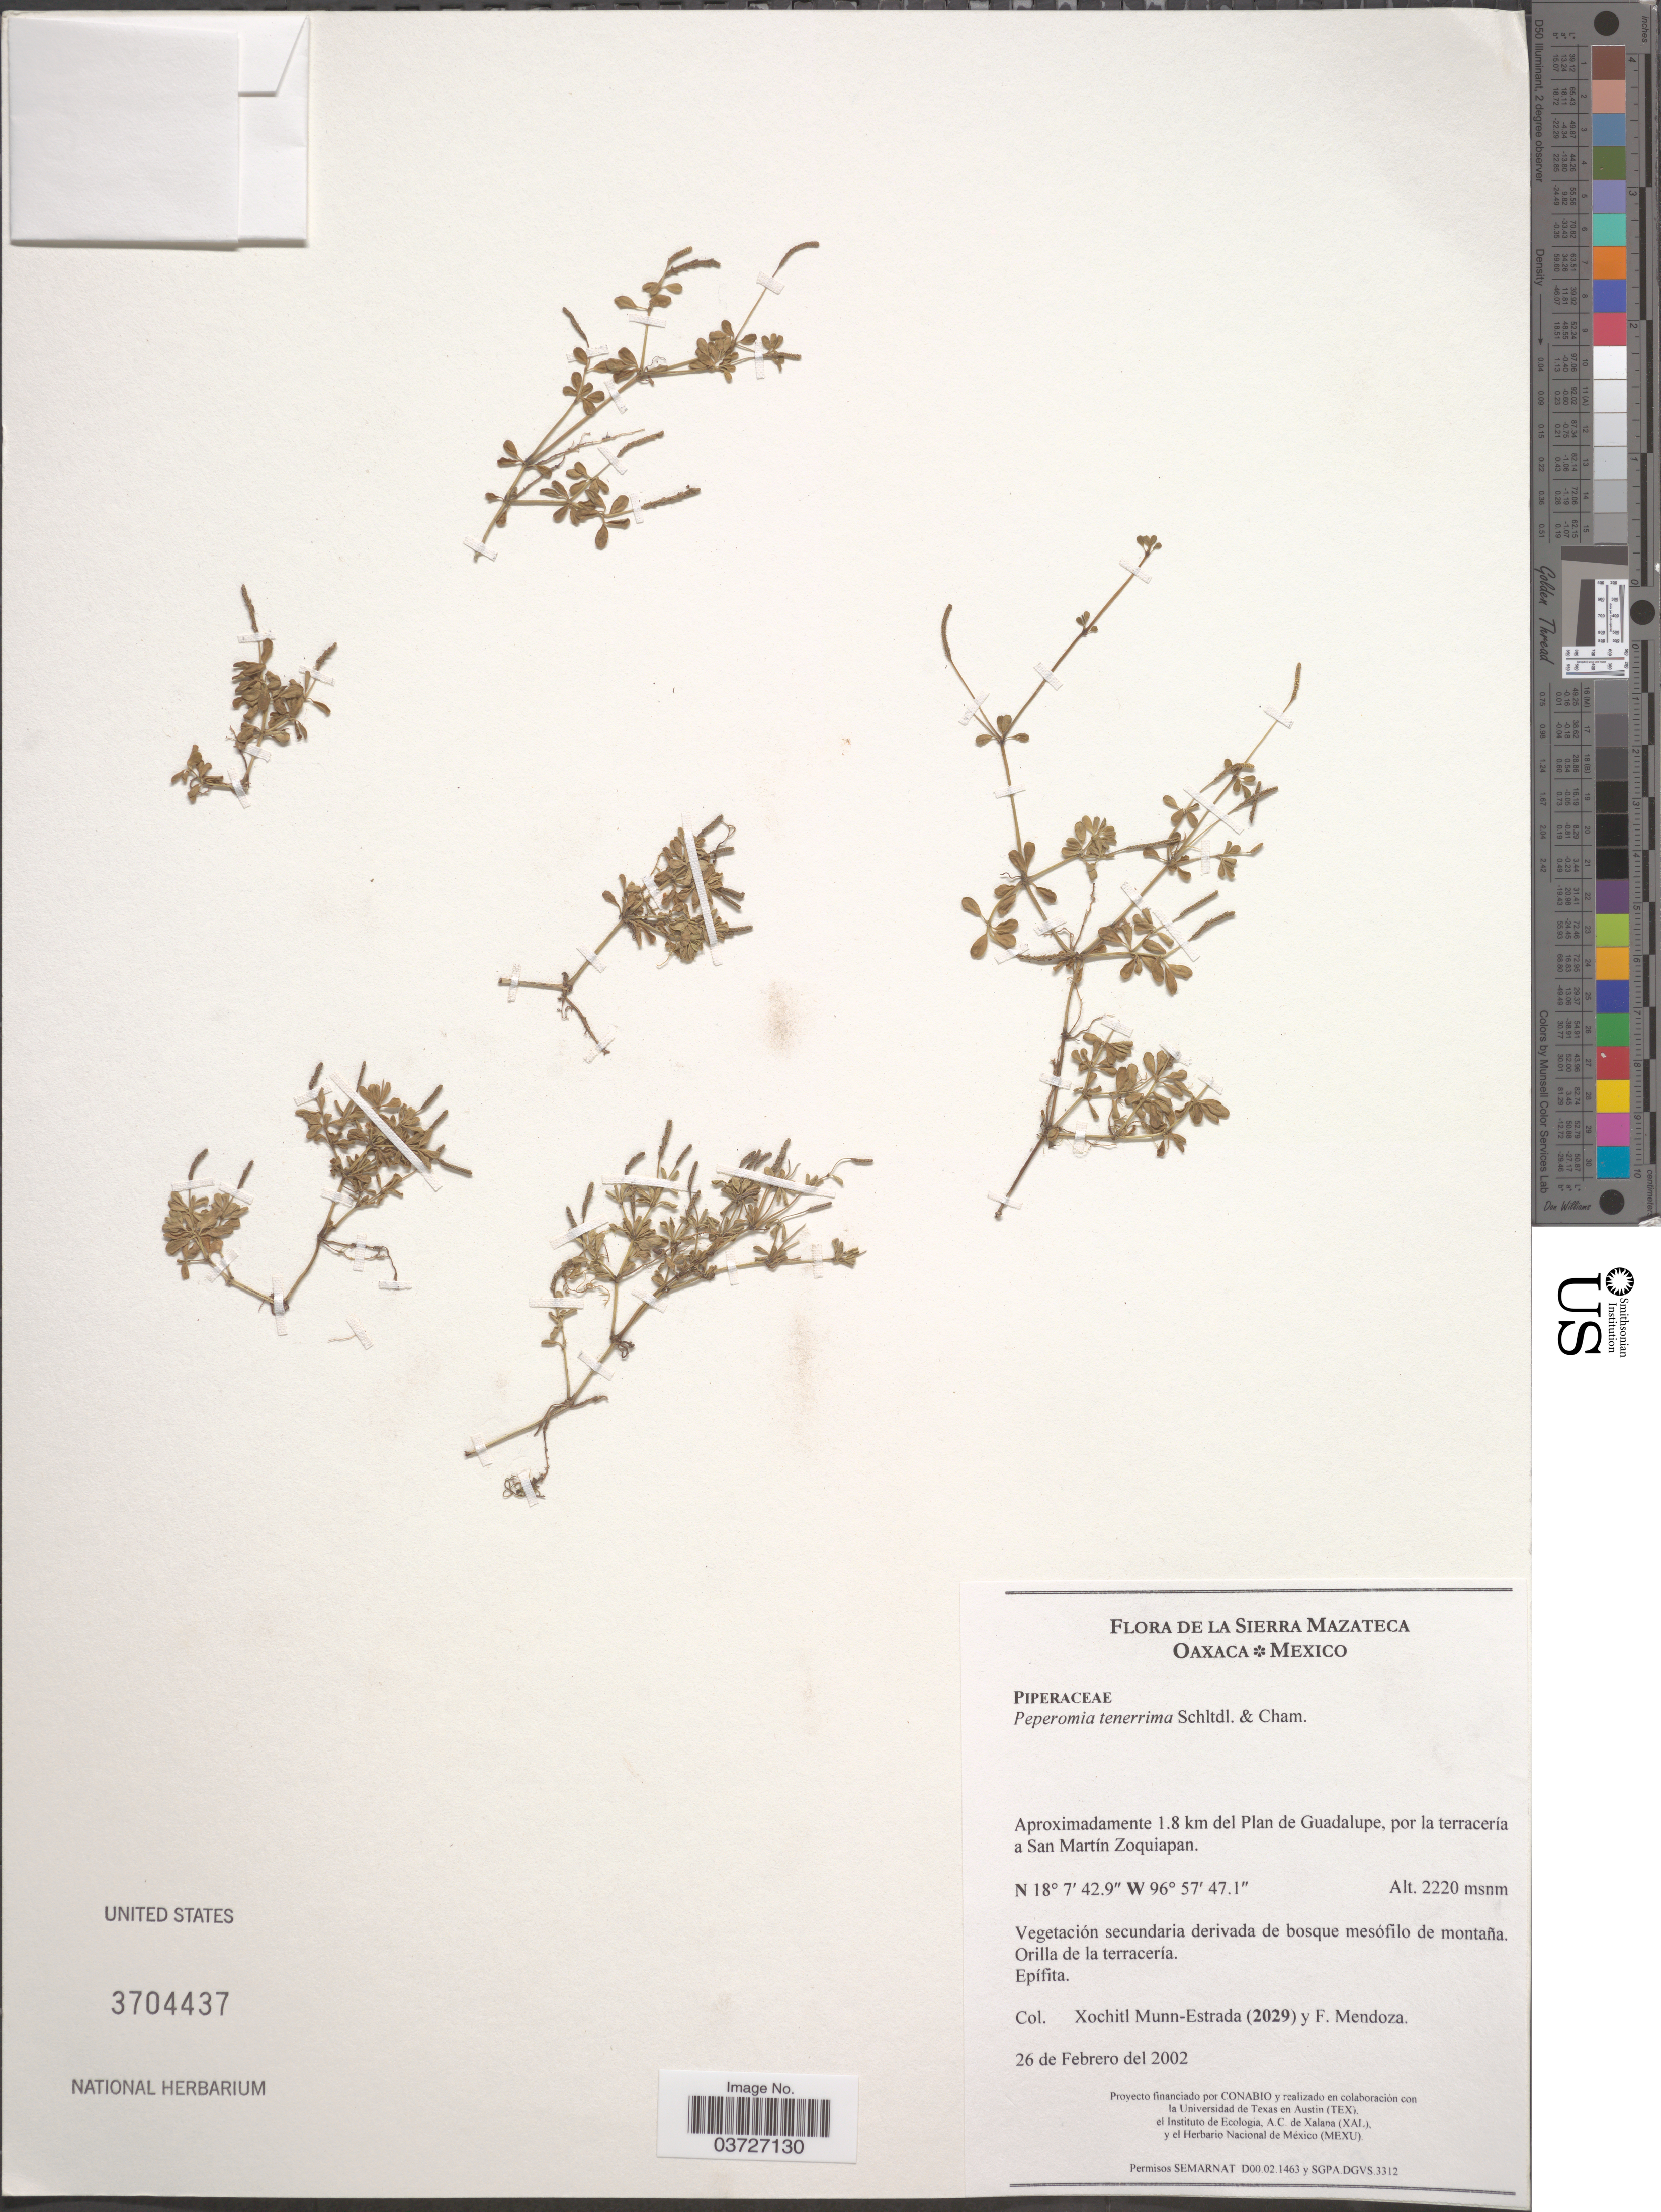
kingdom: Plantae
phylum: Tracheophyta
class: Magnoliopsida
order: Piperales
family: Piperaceae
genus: Peperomia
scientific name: Peperomia tenerrima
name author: Schltdl. & Cham.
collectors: X. Munn-Estrada & F. Mendoza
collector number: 2029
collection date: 2002-02-26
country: Mexico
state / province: Oaxaca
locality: Sierra Mazateca. Aproximadamente 1.8 km del Plan de Guadalupe, por la terracería a San Martín Zoquiapan.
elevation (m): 2220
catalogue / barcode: US 3704437